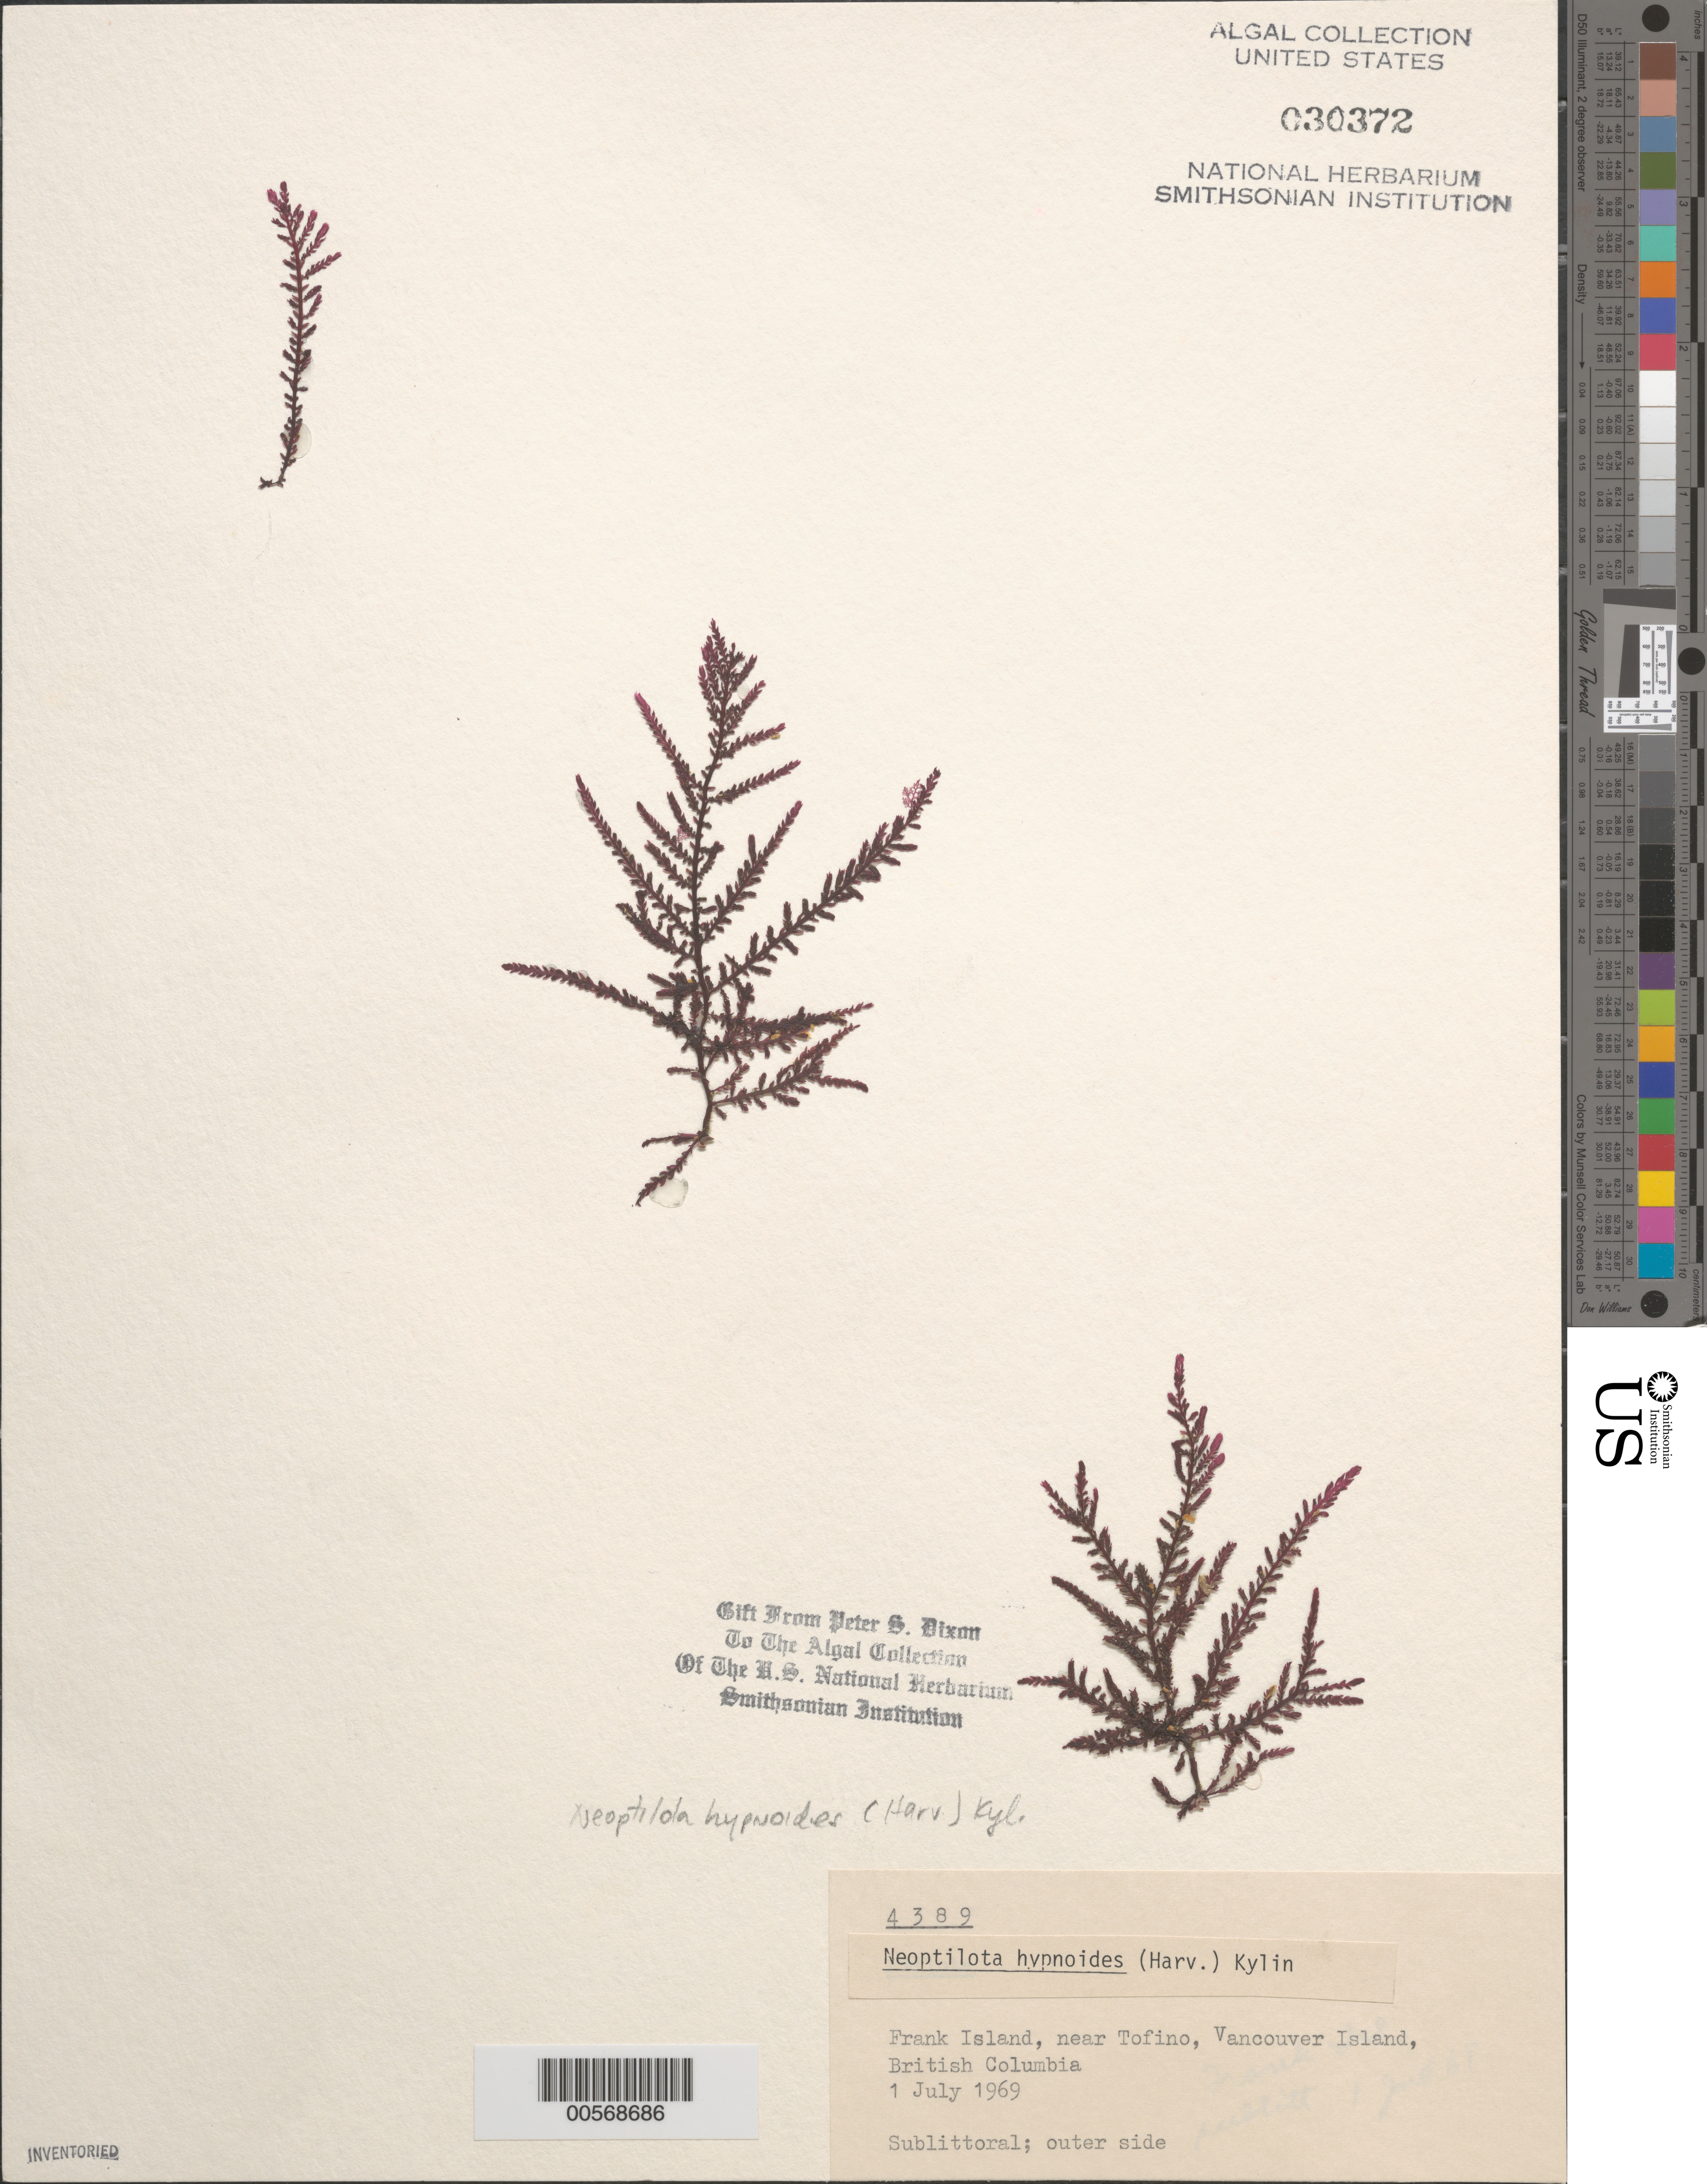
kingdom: Plantae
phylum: Rhodophyta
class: Florideophyceae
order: Ceramiales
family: Wrangeliaceae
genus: Ptilota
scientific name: Ptilota hypnoides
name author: Harv. in Hook. & Arn.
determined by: Algae name updating Project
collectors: P. S. Dixon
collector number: PSD 4389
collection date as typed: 01 Jul 1969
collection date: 1969-07-01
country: Canada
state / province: British Columbia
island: Frank Island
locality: Near Tofino, Vancouver Island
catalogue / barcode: US 30372